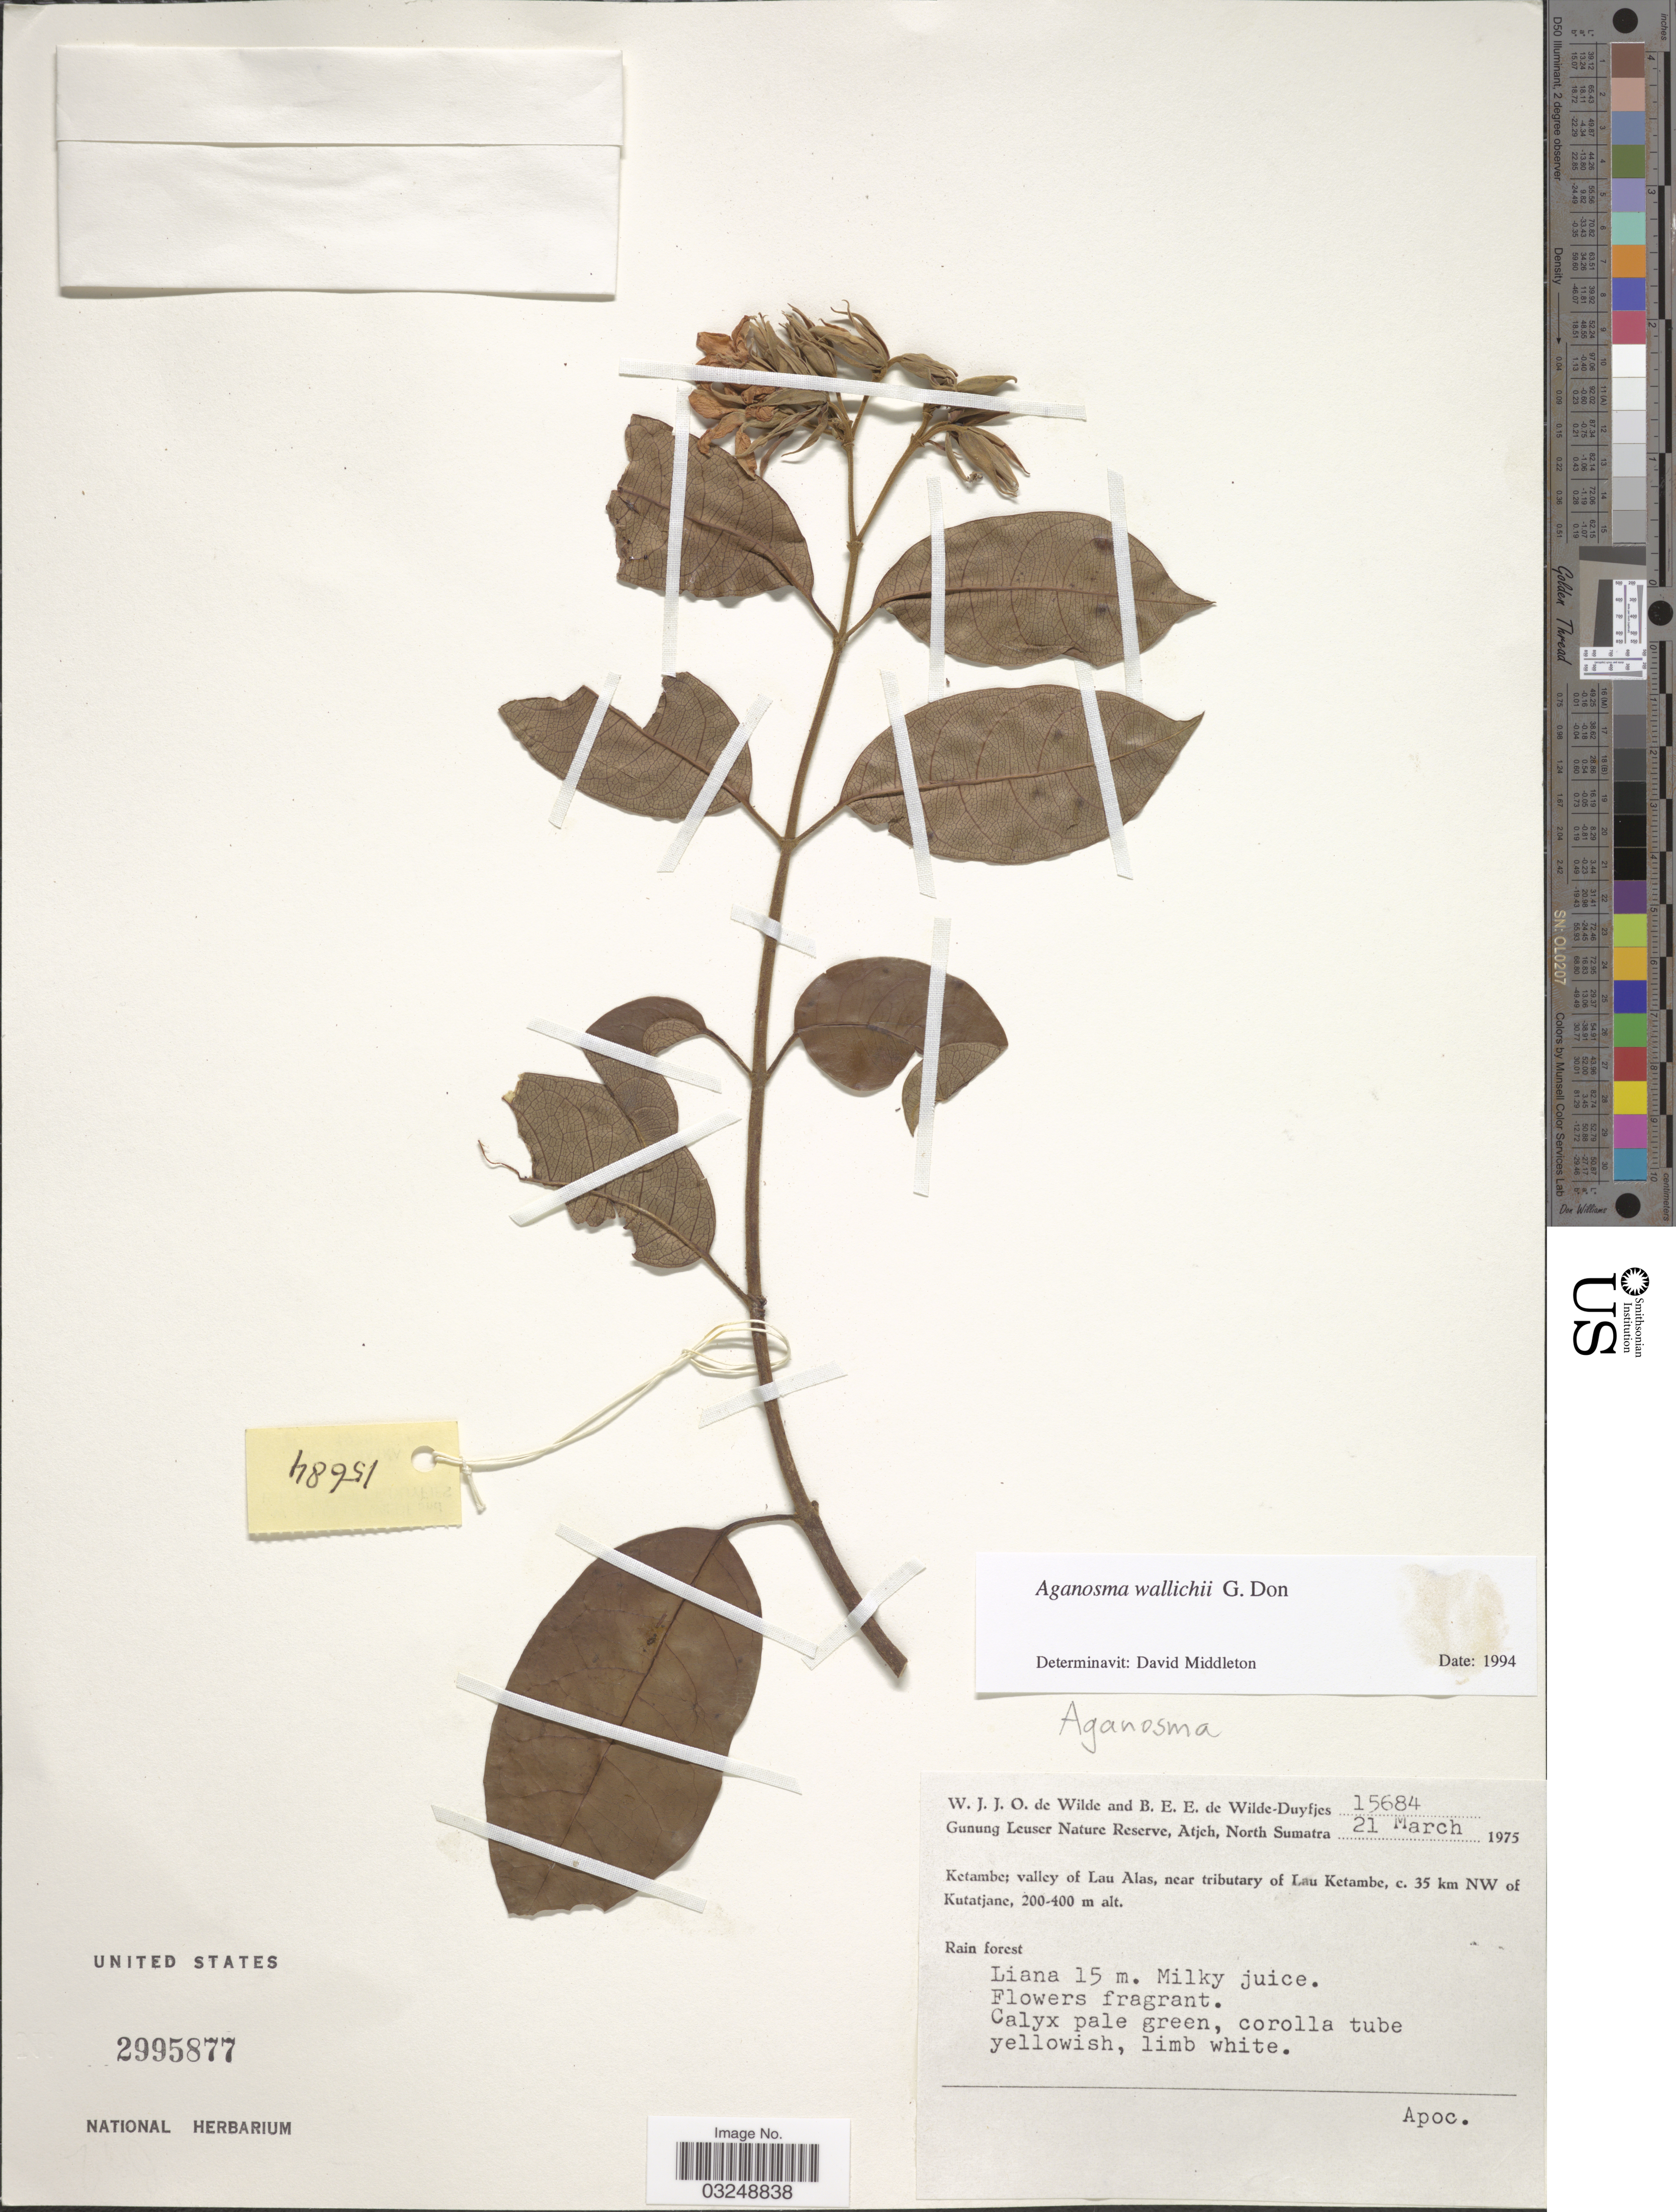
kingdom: Plantae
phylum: Tracheophyta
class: Magnoliopsida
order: Gentianales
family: Apocynaceae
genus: Aganosma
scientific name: Aganosma wallichii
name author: G. Don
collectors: W. J. de Wilde & B. E. de Wilde-Duyfjes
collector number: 15684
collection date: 1975-03-21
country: Indonesia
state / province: Sumatra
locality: Gunung Leuser Nature Reserve, Atjeh, North Sumatra. Ketambe; valley of Lau Alas, near tributary of Lau Ketambe, c. 35 km NW of Kutatjane.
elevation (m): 200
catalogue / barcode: US 2995877